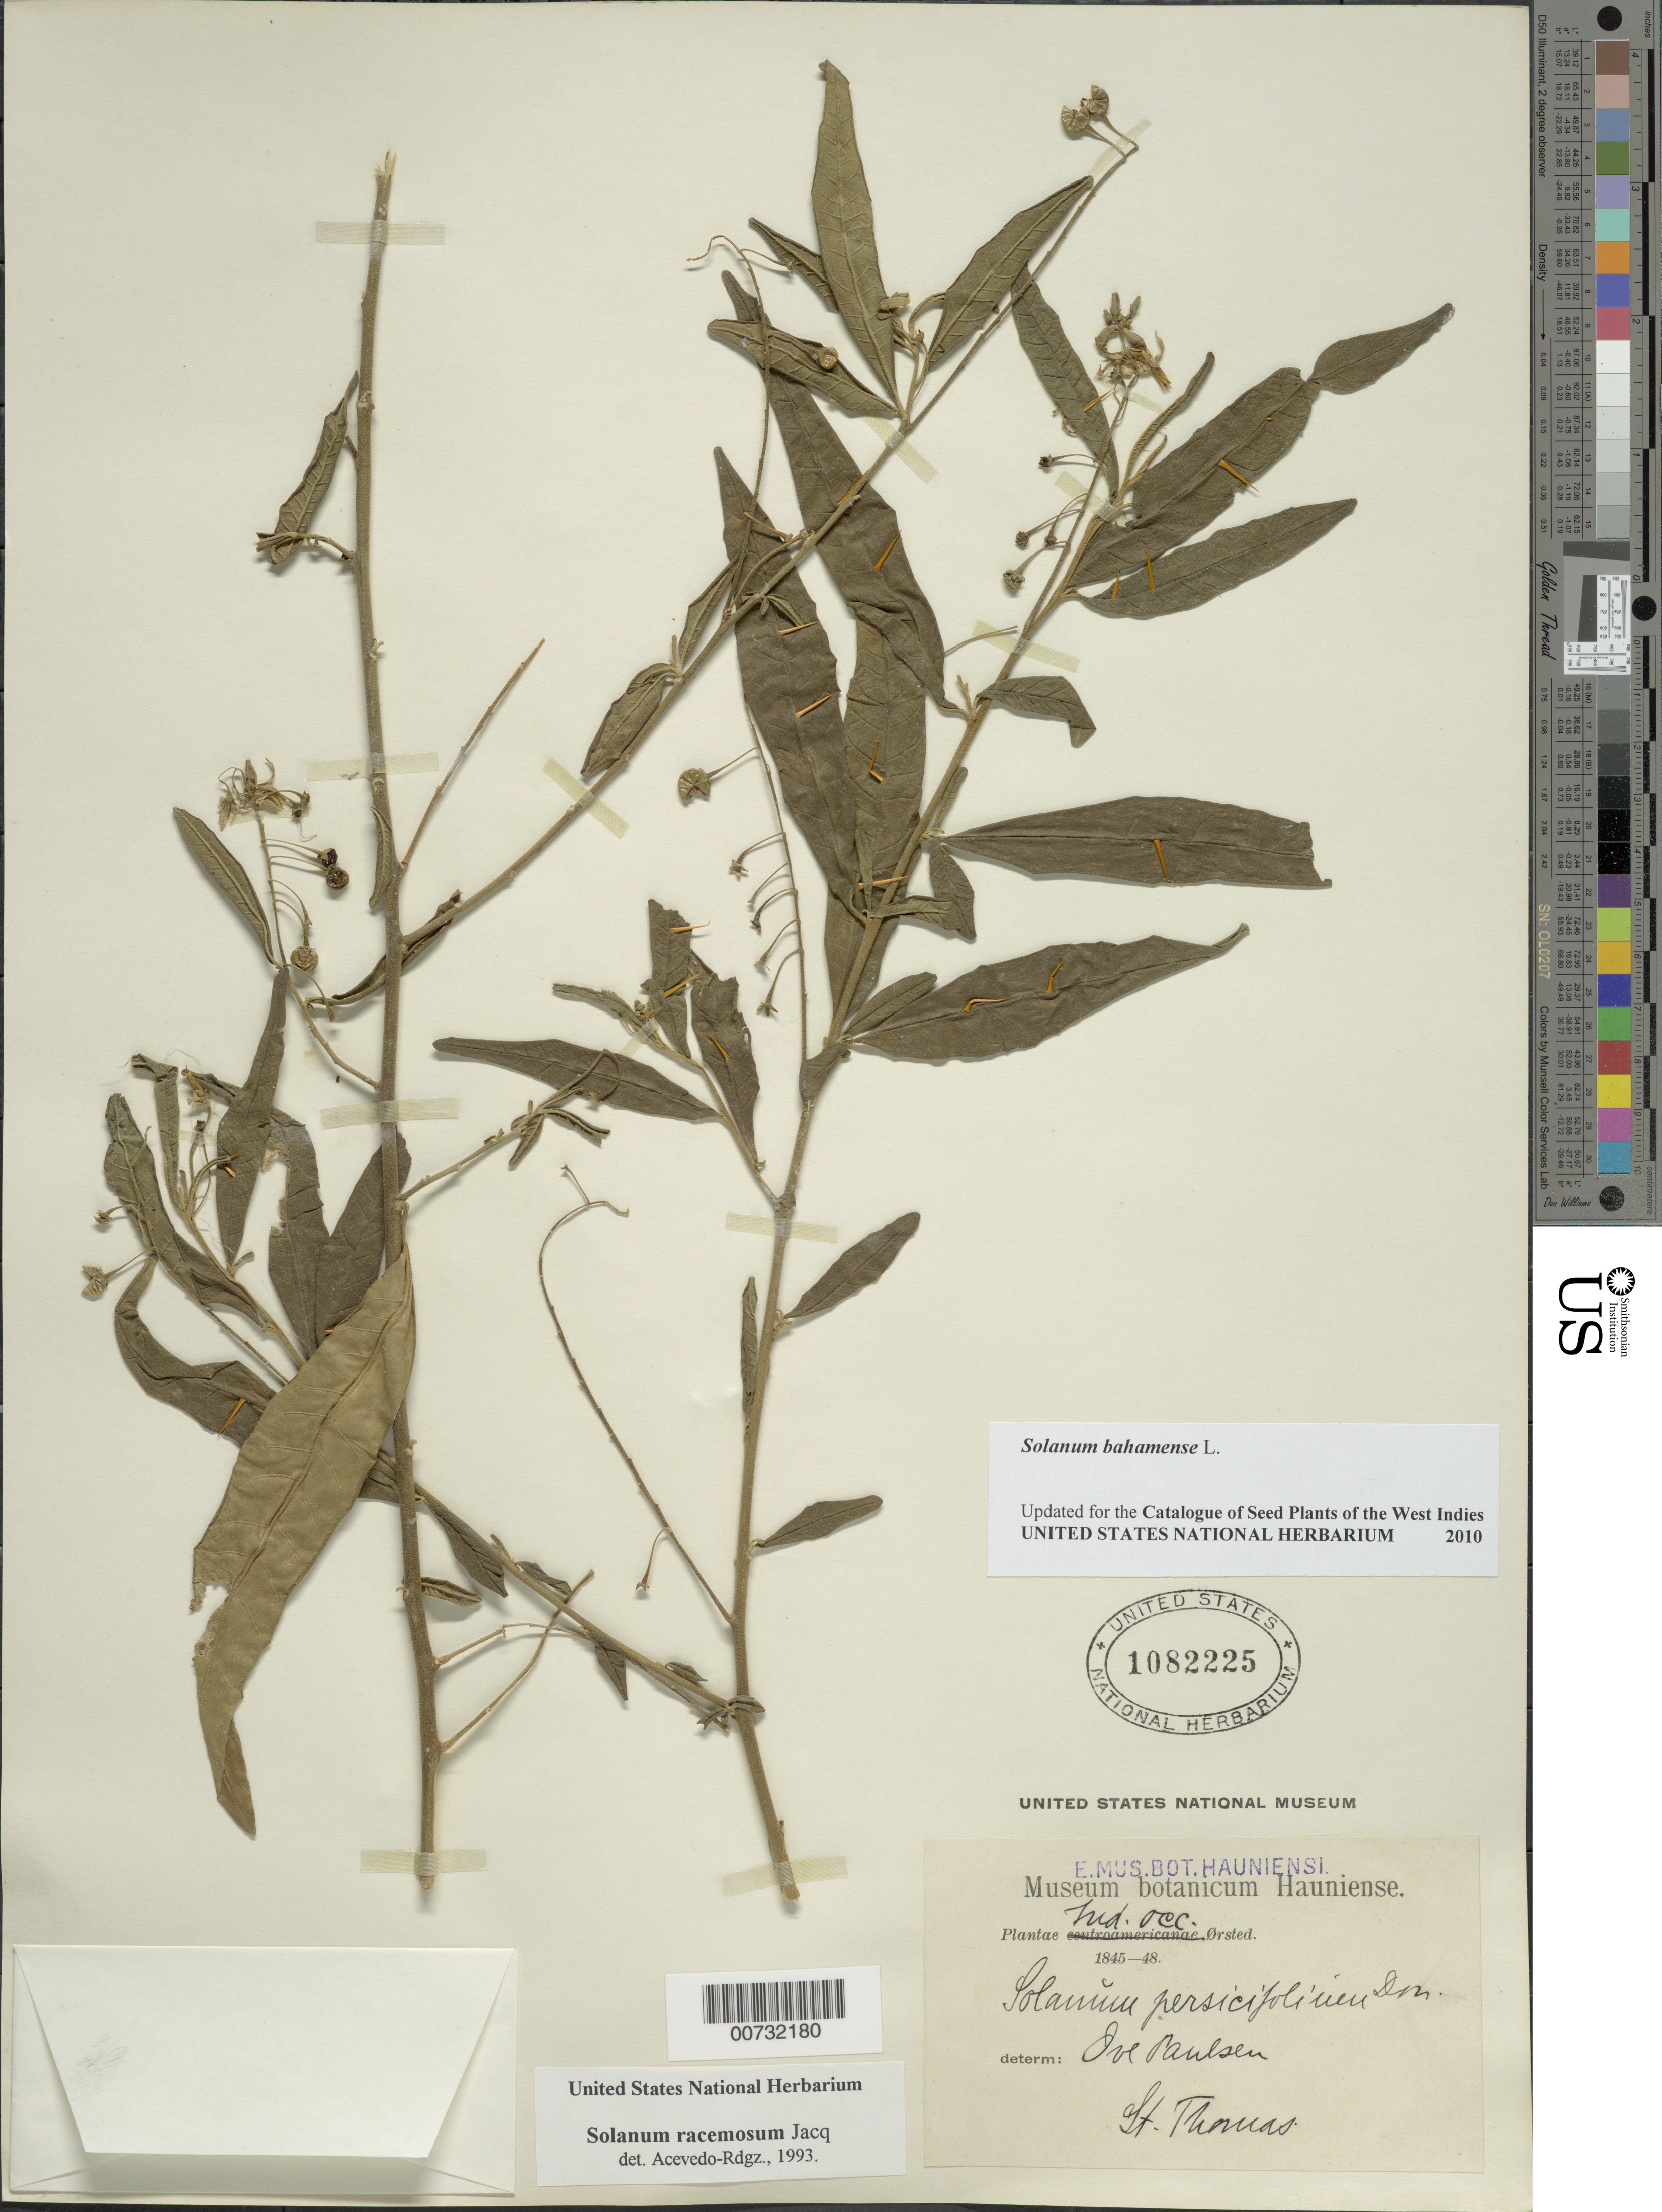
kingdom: Plantae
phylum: Tracheophyta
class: Magnoliopsida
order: Solanales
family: Solanaceae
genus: Solanum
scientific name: Solanum bahamense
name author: L.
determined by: Acevedo-Rodríguez, P., (BOT), Smithsonian Institution - National Museum of Natural History (UNITED STATES)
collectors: A. S. Oersted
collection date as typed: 1845 to -- --- 1848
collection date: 1845/1848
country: U.S. Virgin Islands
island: St. Thomas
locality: St. Thomas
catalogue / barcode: US 1082225